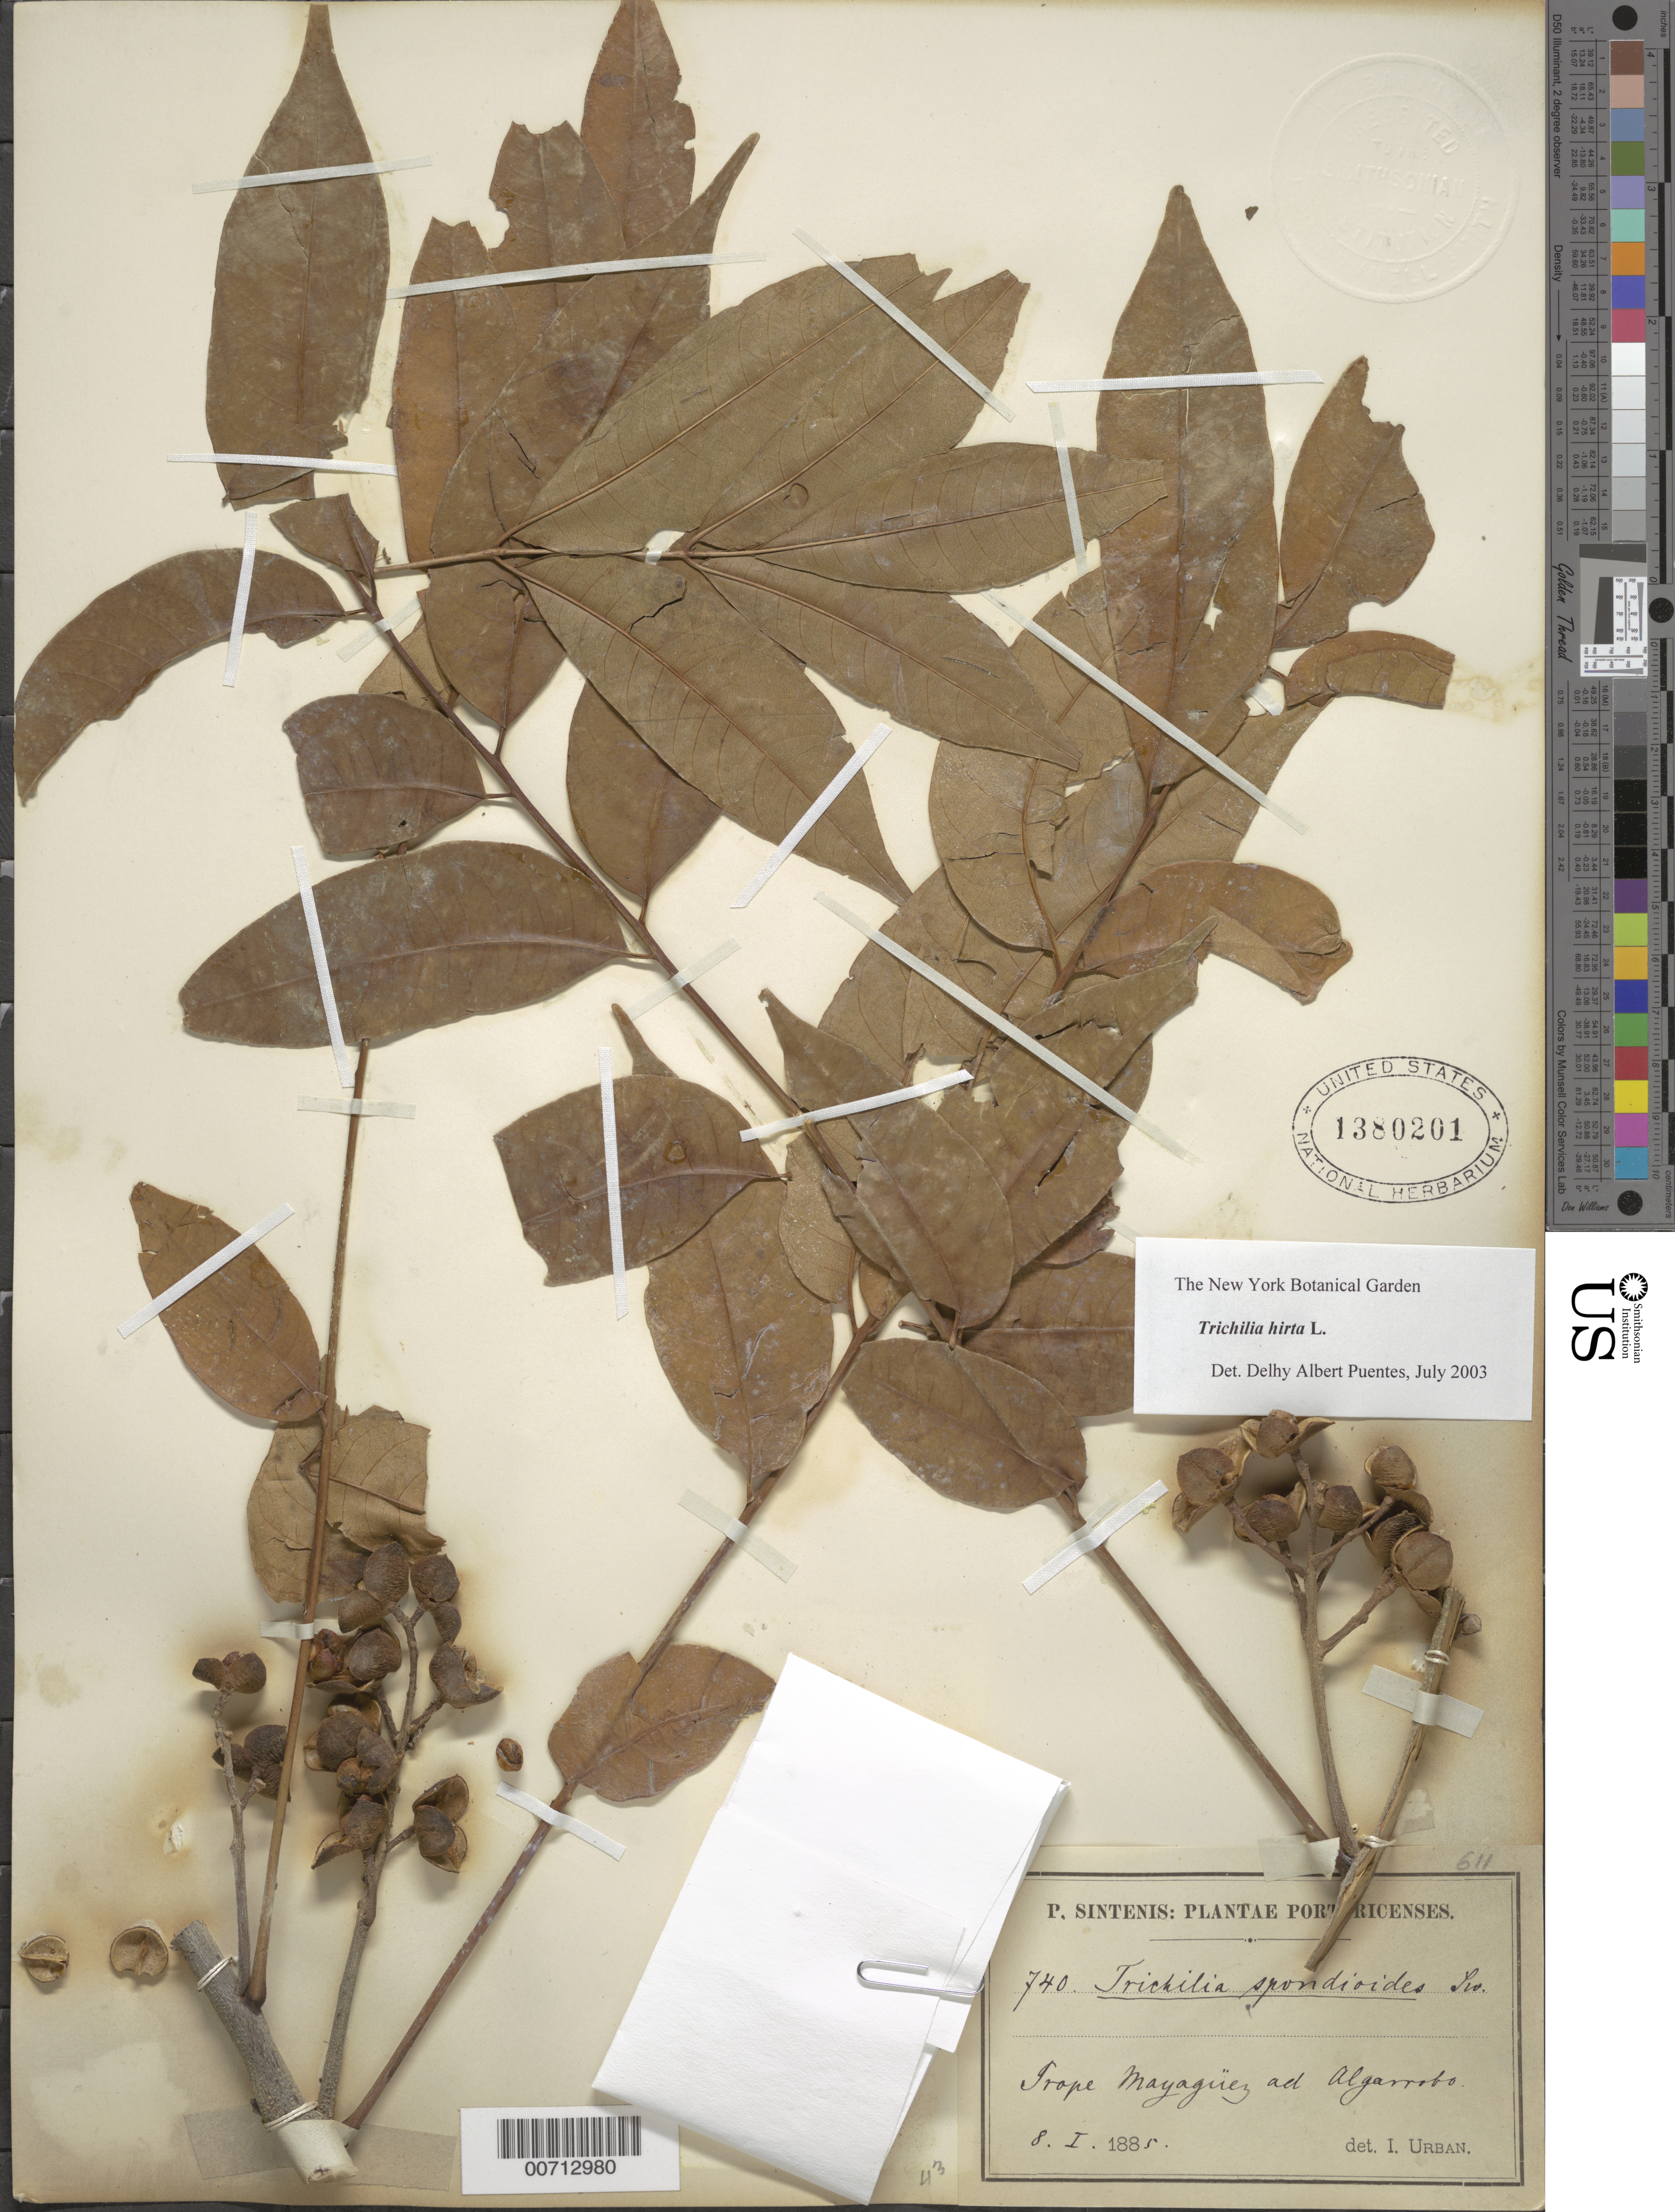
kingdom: Plantae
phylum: Tracheophyta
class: Magnoliopsida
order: Sapindales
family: Meliaceae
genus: Trichilia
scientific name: Trichilia spondioides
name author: Sw.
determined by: Urban, Ignatz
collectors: P. Sintenis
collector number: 740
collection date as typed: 08 Jan 1885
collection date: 1885-01-08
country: Puerto Rico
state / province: Mayaguez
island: Greater Antilles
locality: Ad Algarrobo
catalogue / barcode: US 1380201